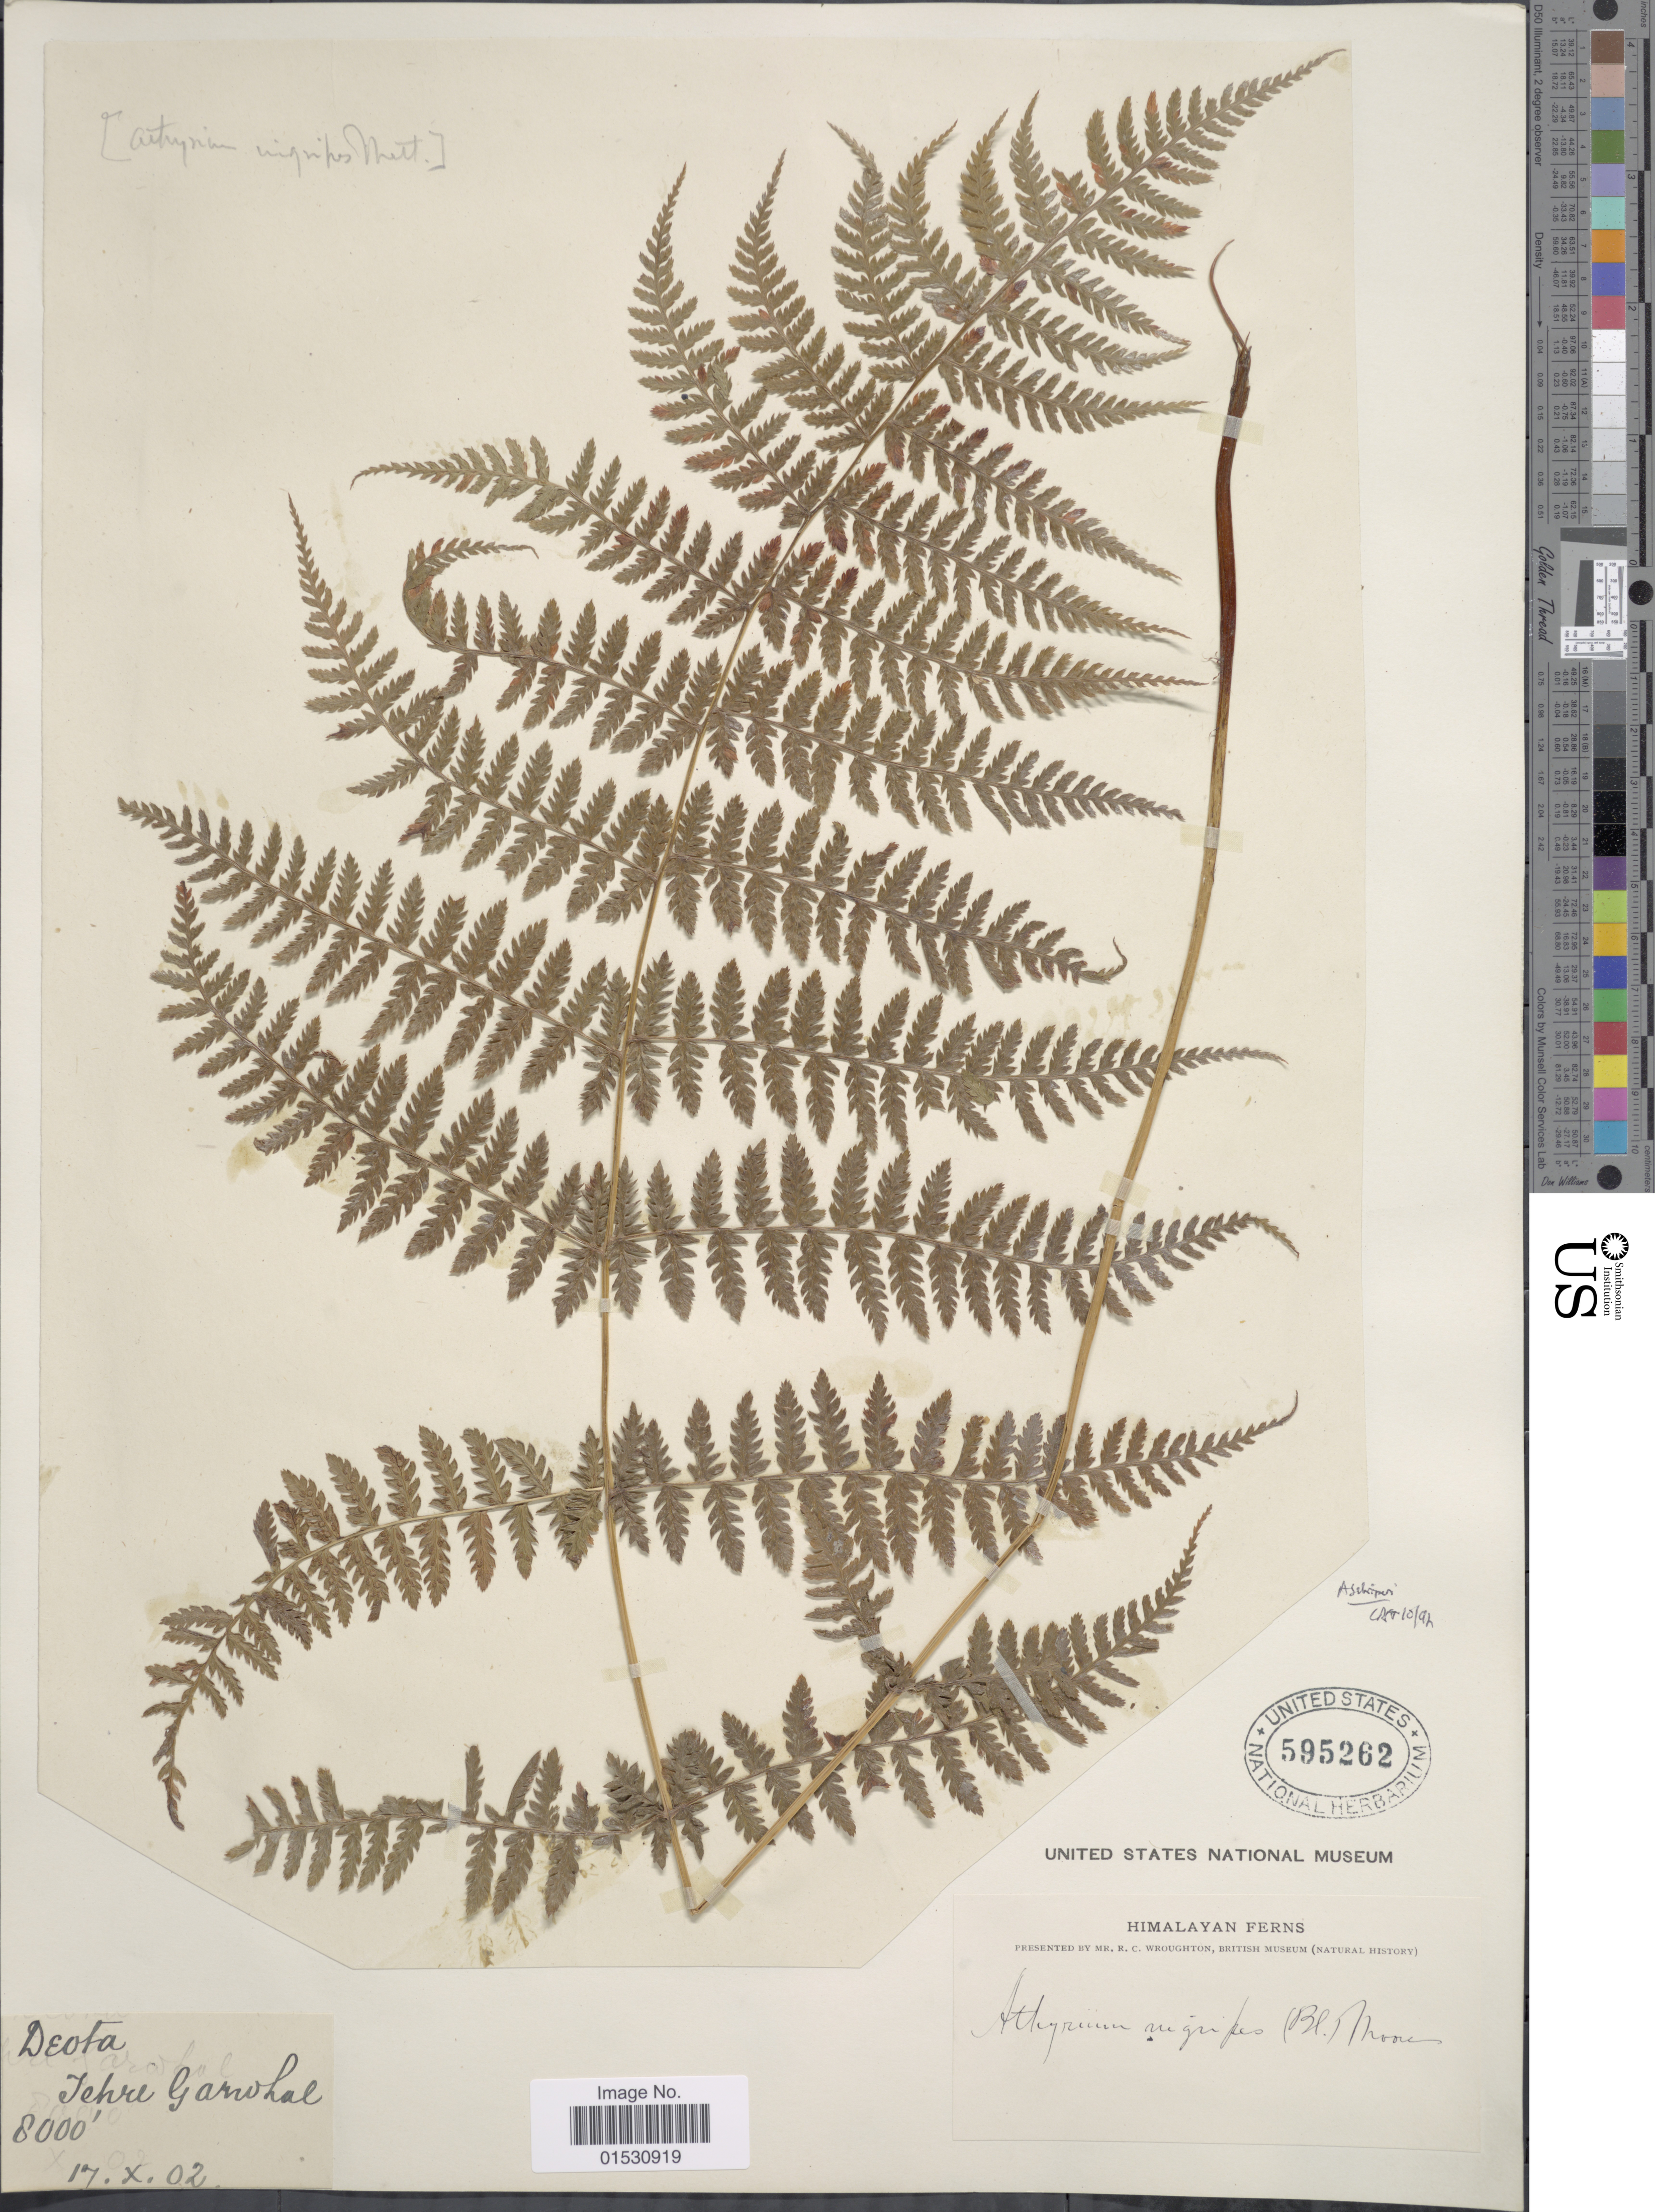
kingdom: Plantae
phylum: Tracheophyta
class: Polypodiopsida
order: Polypodiales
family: Athyriaceae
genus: Athyrium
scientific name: Athyrium nigripes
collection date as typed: Transcribed d/m/y: 17/10/2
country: India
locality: Deota. Tehri Garwhal. Himalayan.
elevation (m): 2438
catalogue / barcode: US 595262